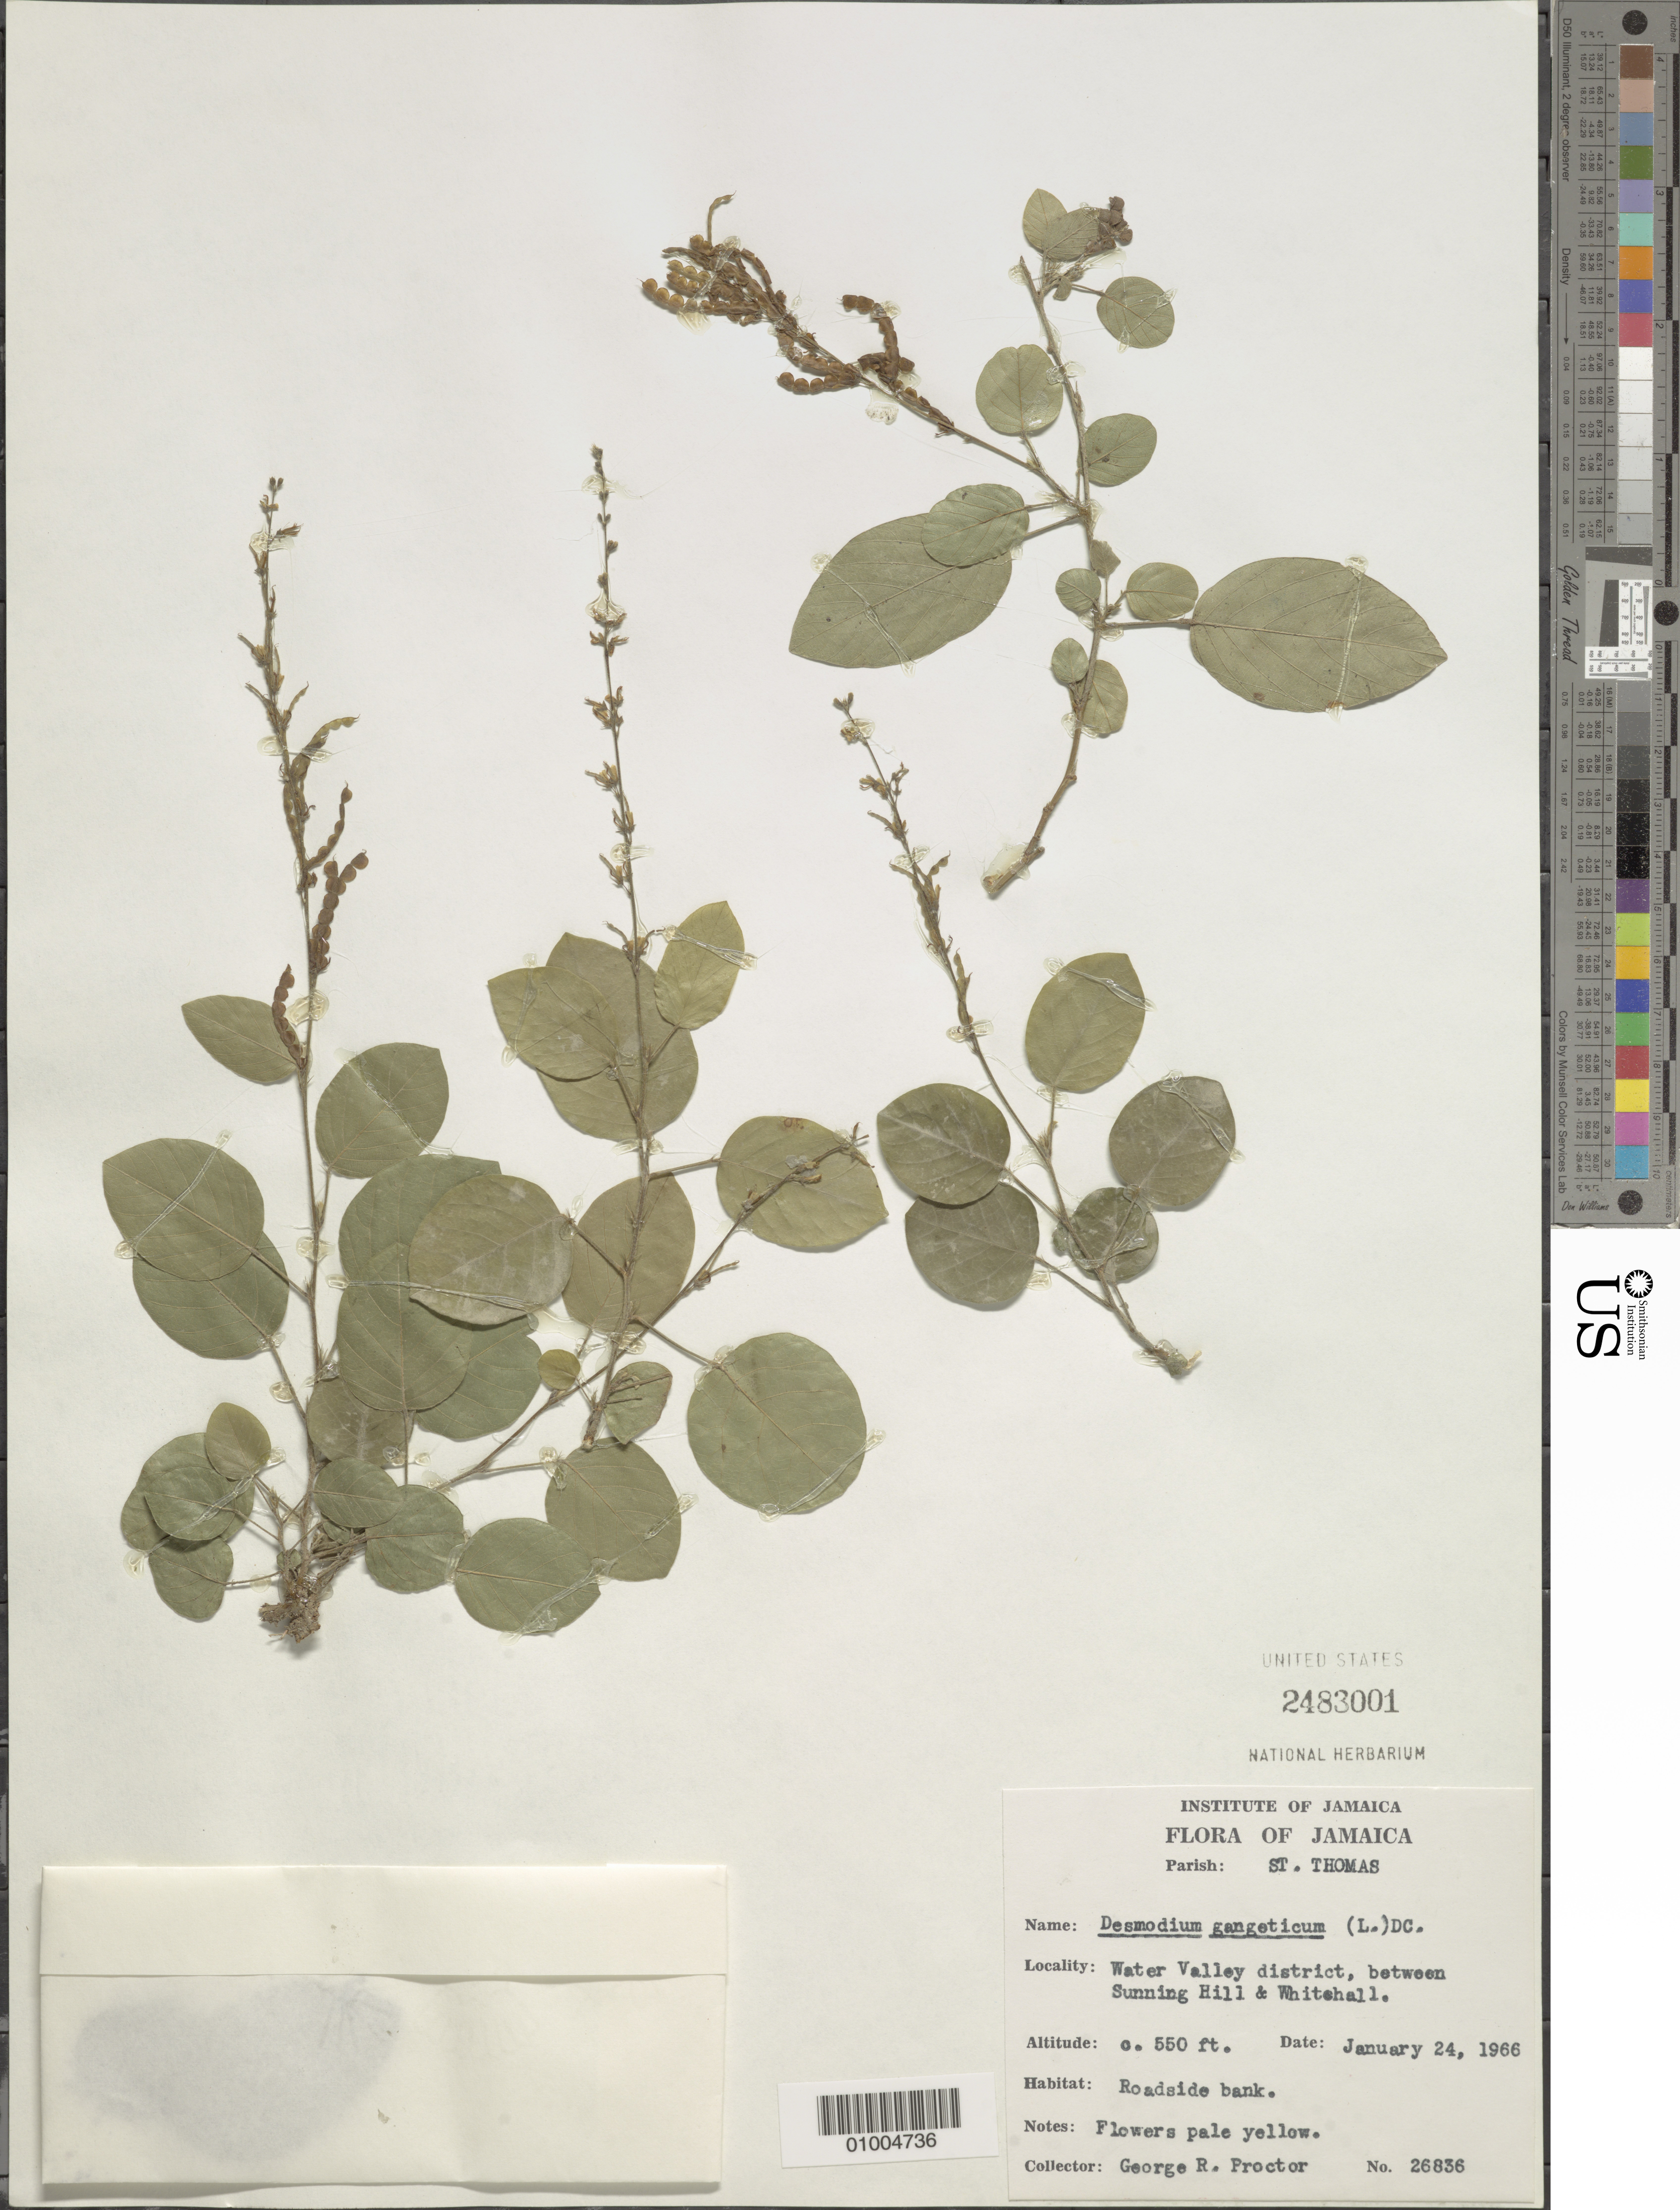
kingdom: Plantae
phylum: Tracheophyta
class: Magnoliopsida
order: Fabales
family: Fabaceae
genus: Desmodium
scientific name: Desmodium gangeticum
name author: (L.) DC.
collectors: G. R. Proctor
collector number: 26836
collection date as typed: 24 Jan 1966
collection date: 1966-01-24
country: Jamaica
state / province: Saint Thomas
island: Jamaica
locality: Water Valley District, between sunning Hill and Whitehall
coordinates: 0 N, 0 E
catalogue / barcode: US 2483001